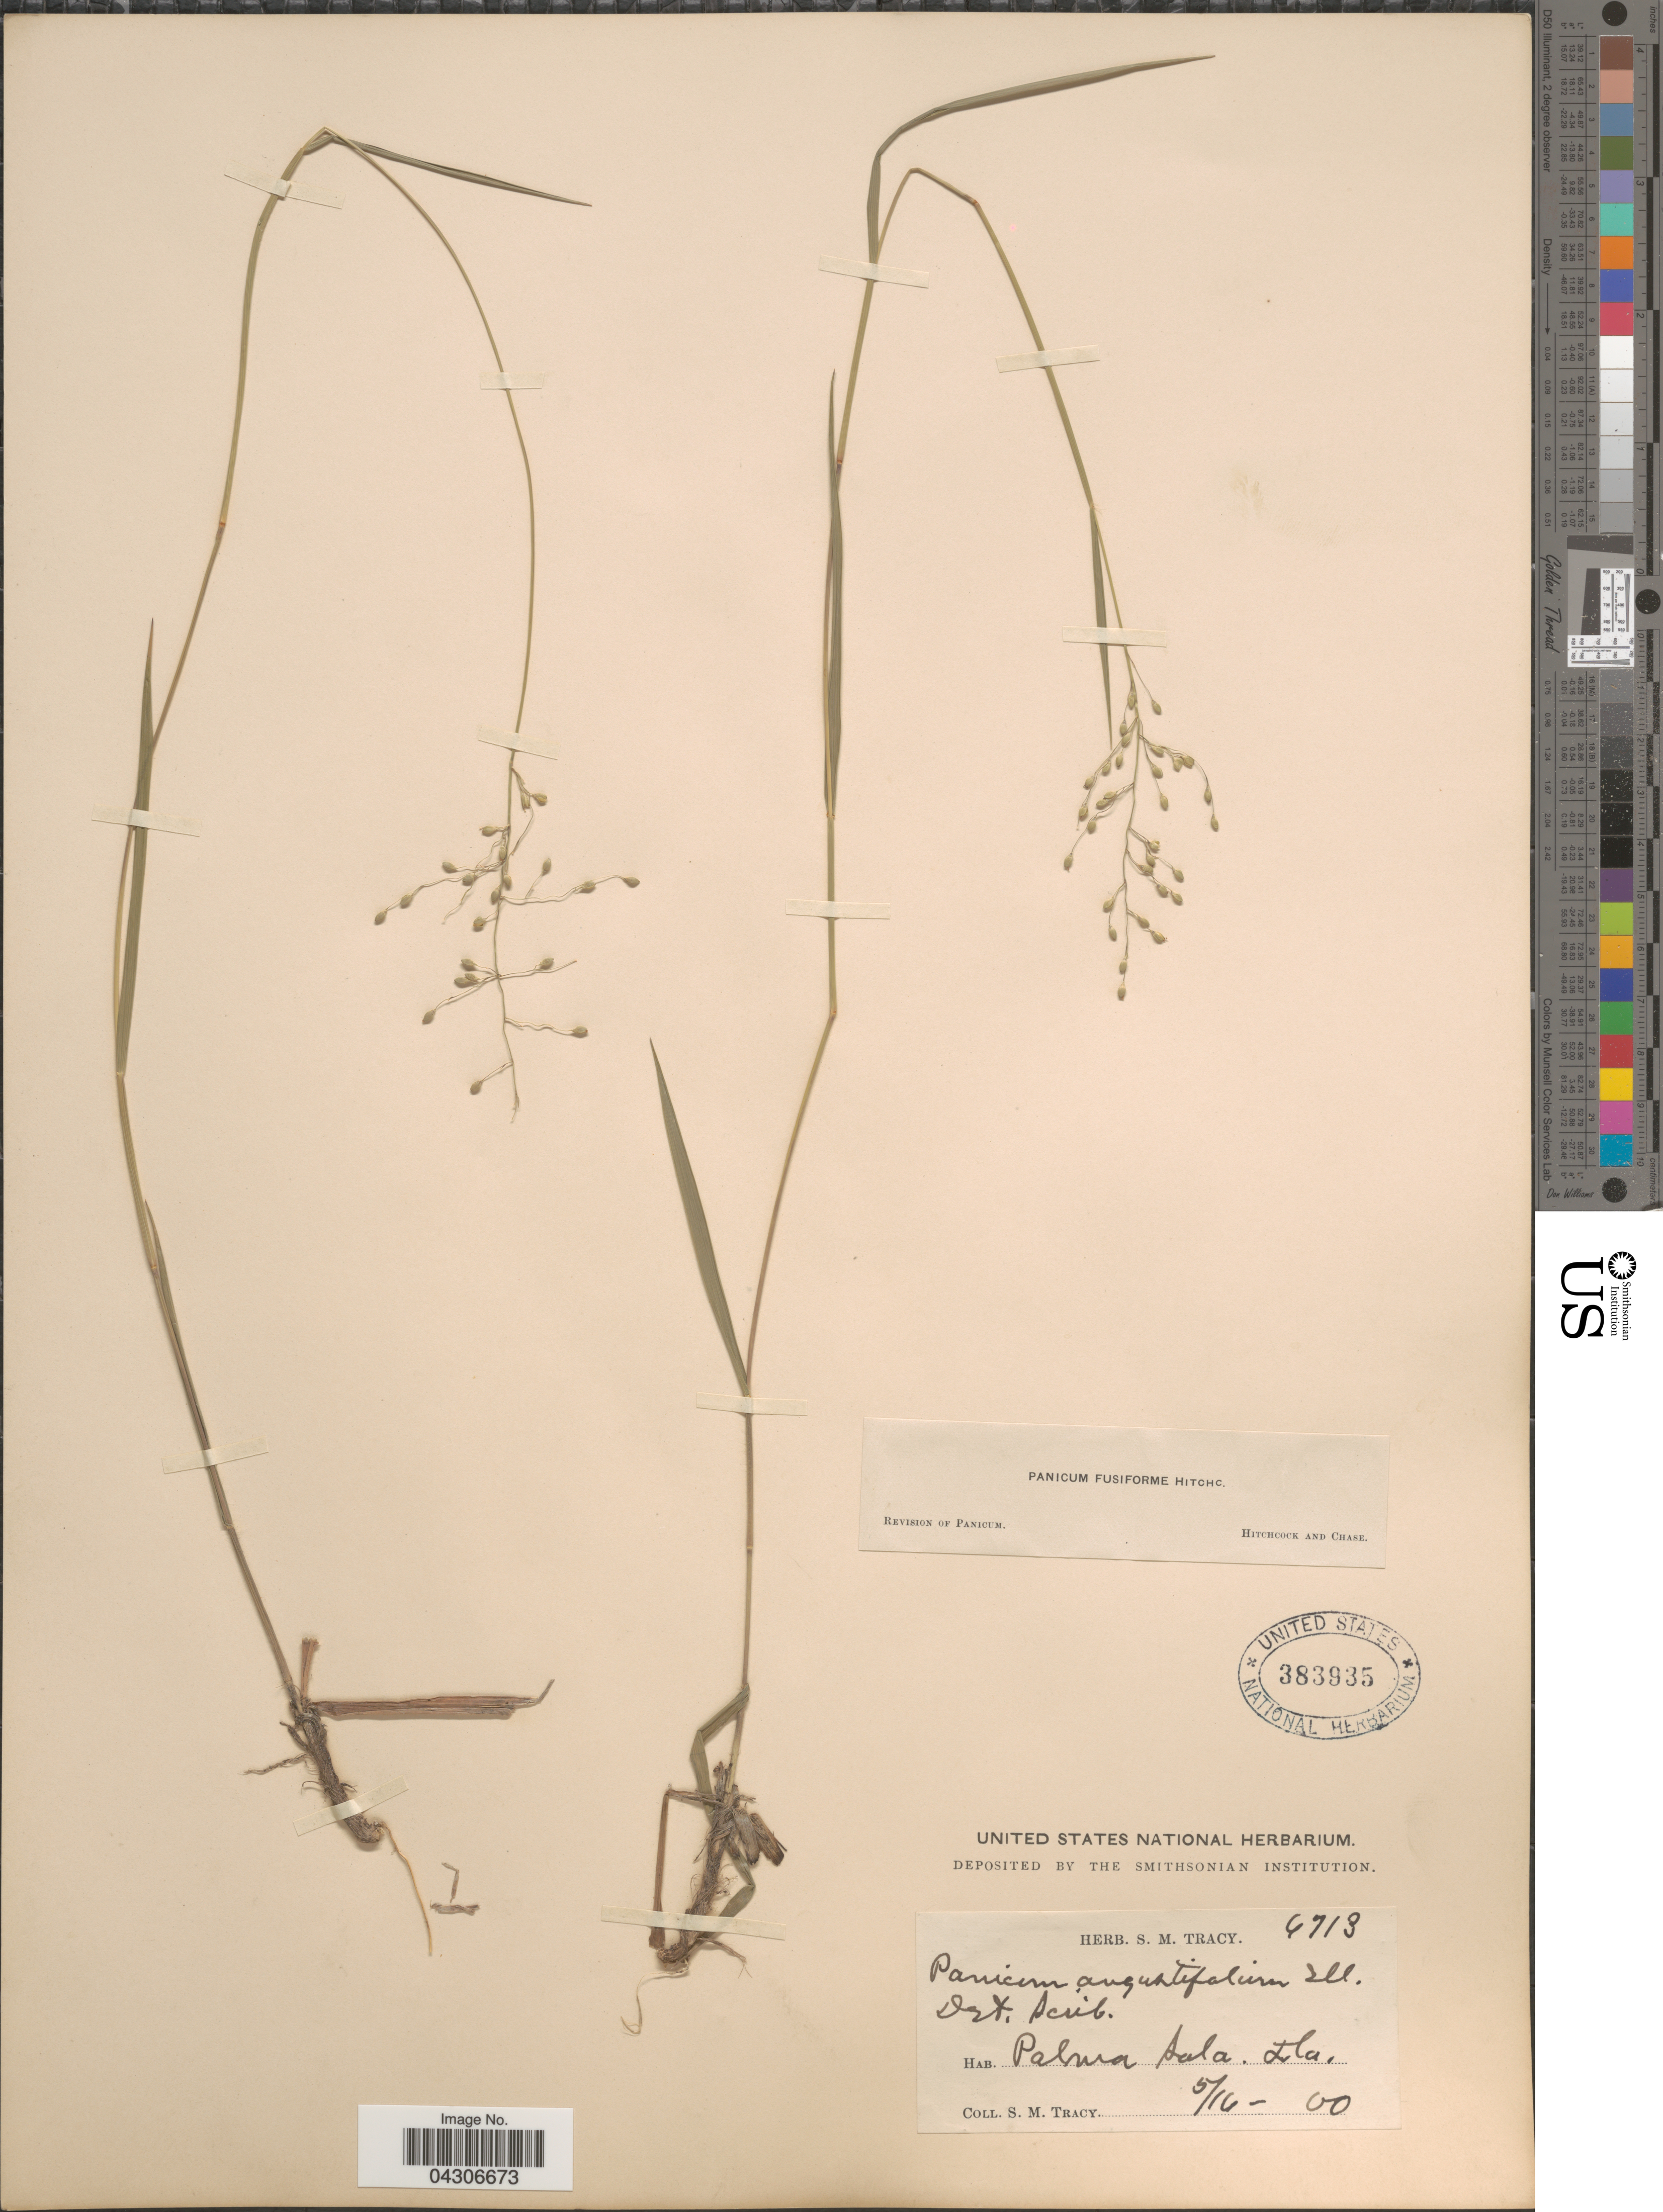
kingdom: Plantae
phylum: Tracheophyta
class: Liliopsida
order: Poales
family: Poaceae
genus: Dichanthelium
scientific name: Dichanthelium aciculare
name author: (Desv. ex Poir.) Gould & C.A. Clark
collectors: S. M. Tracy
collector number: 6713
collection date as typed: Transcribed d/m/y: 16/5/0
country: United States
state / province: Florida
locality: Palma Sola.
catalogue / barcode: US 383935